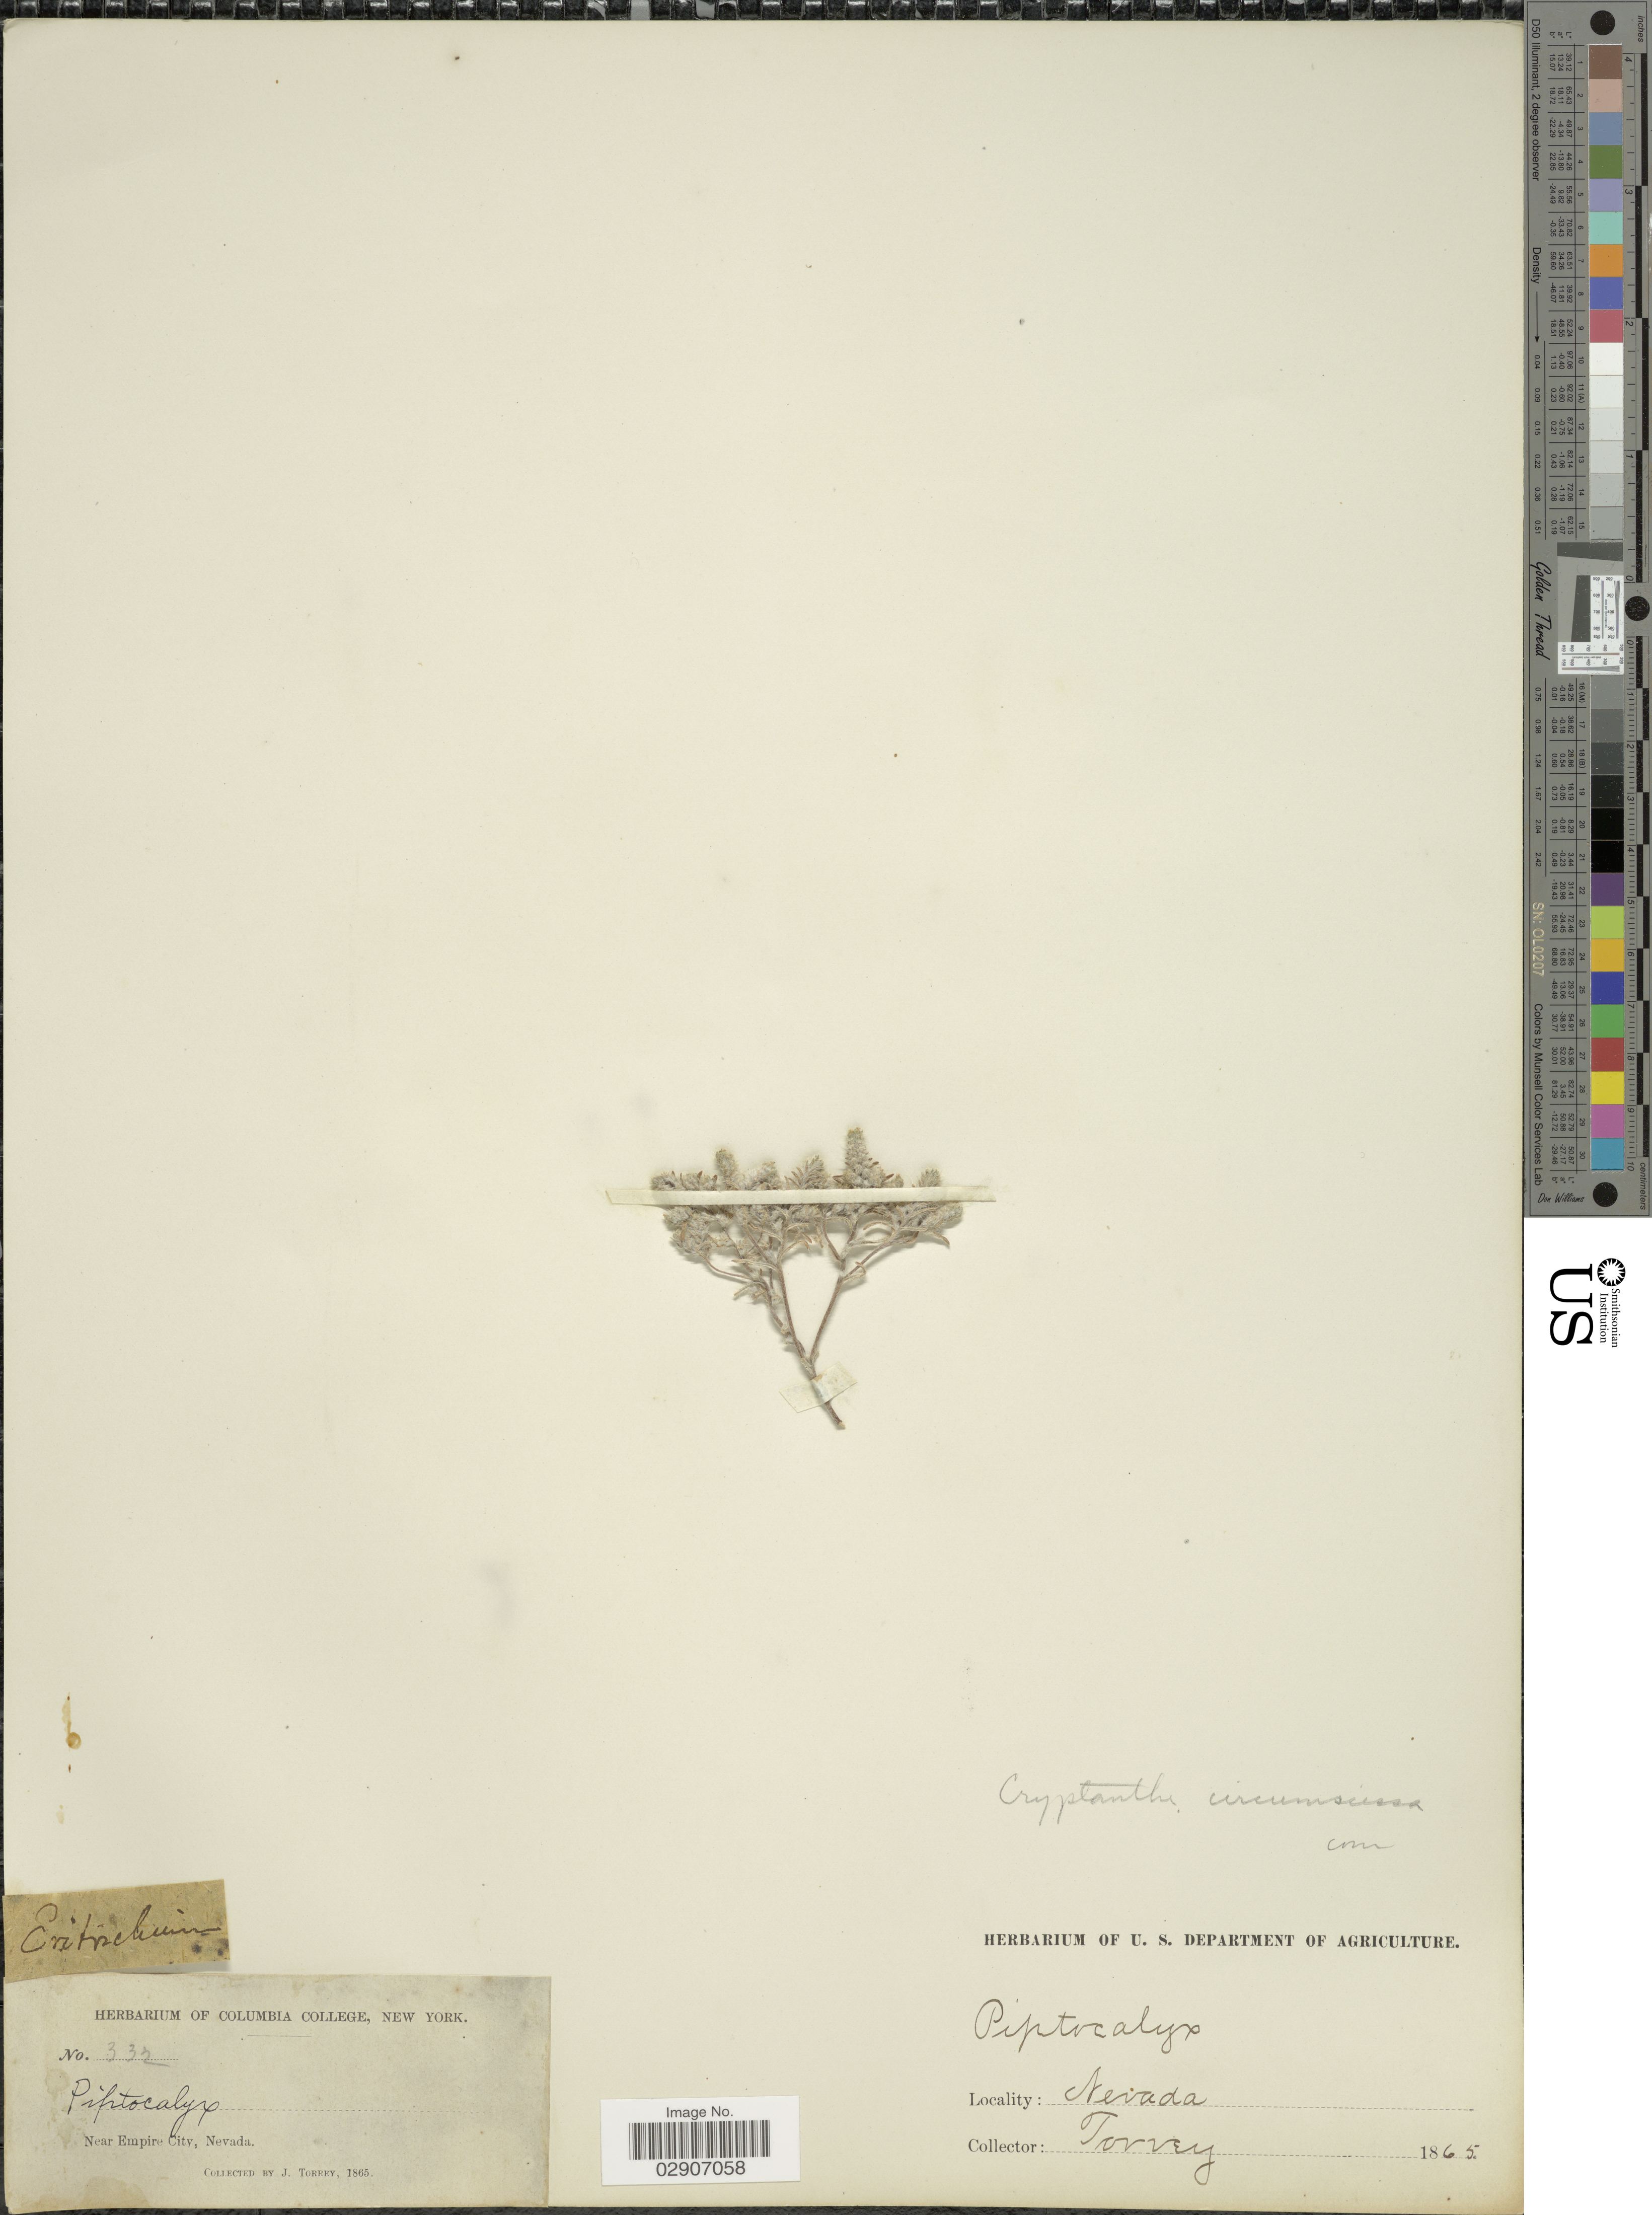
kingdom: Plantae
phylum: Tracheophyta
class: Magnoliopsida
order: Boraginales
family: Boraginaceae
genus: Cryptantha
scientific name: Cryptantha circumscissa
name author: (Hook. & Arn.) I.M. Johnst.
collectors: J. Torrey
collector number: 332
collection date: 1865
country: United States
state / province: Nevada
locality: Near Empire City.